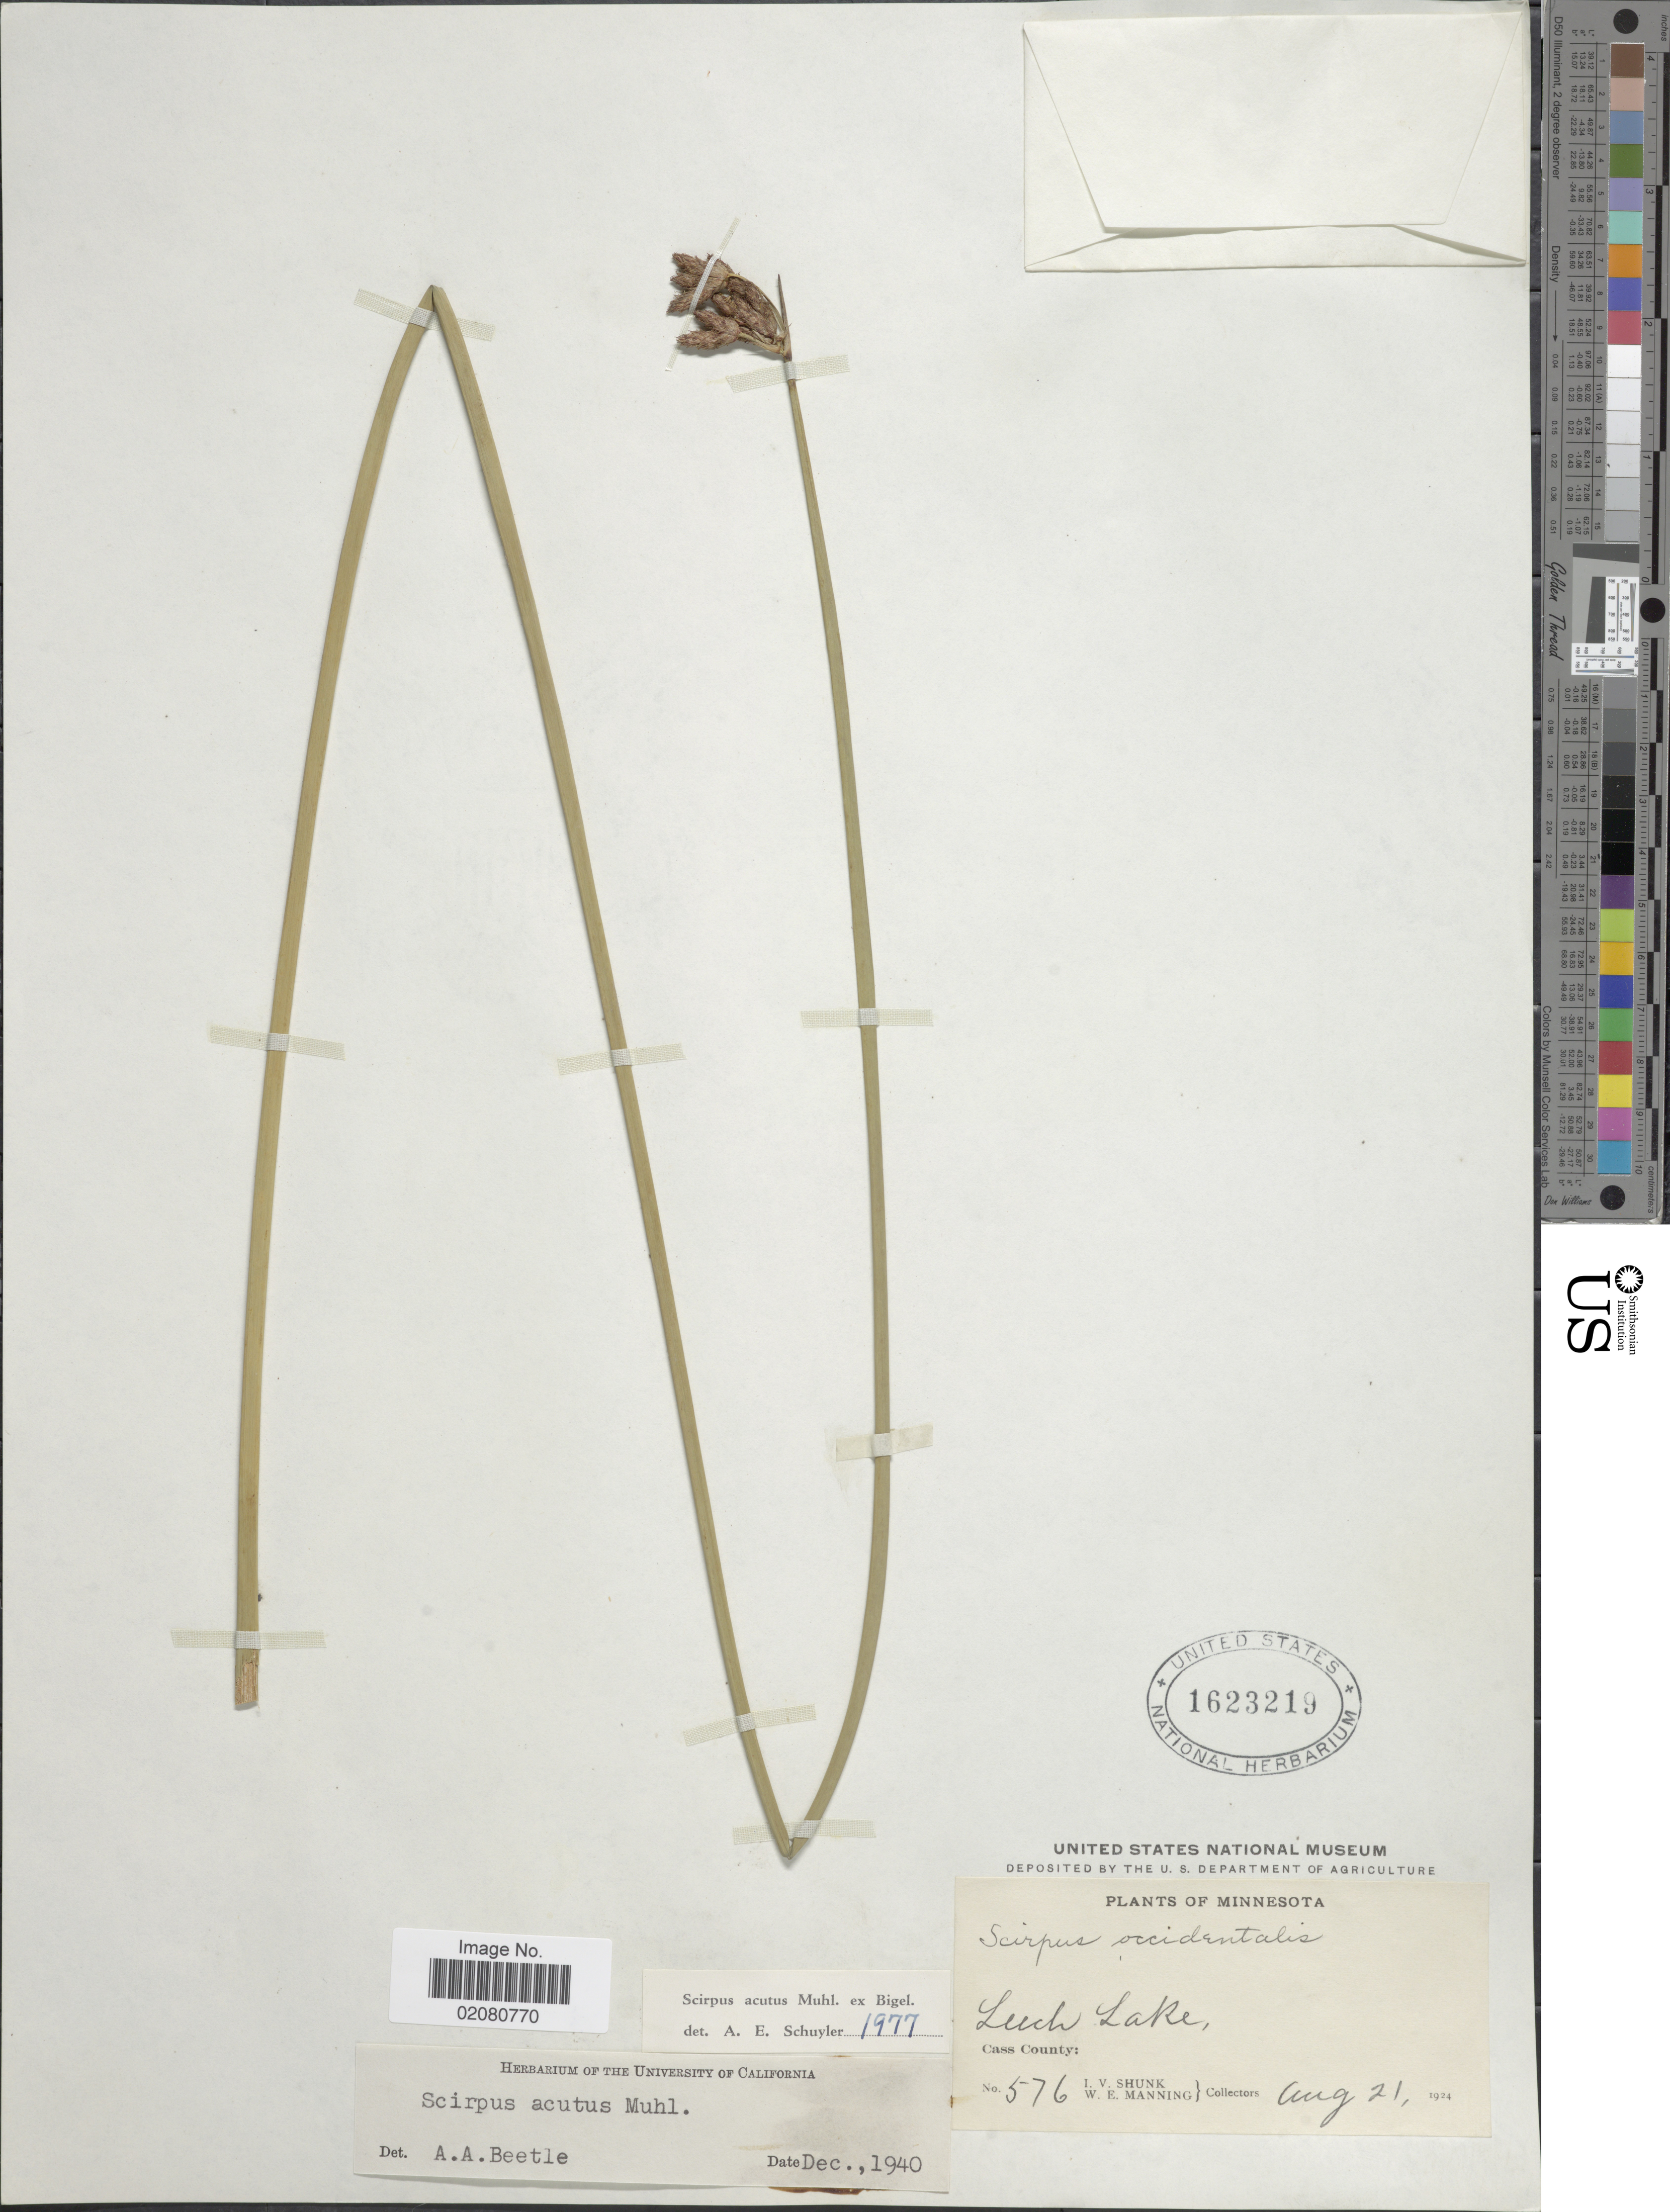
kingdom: Plantae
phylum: Tracheophyta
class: Liliopsida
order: Poales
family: Cyperaceae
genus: Schoenoplectus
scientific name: Schoenoplectus acutus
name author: (Muhl. ex Bigelow) Á. Löve & D. Löve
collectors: I. Shunk & W. Manning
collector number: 576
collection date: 1924-08-21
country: United States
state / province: Minnesota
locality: Leech Lake, Cass County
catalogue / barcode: US 1623219